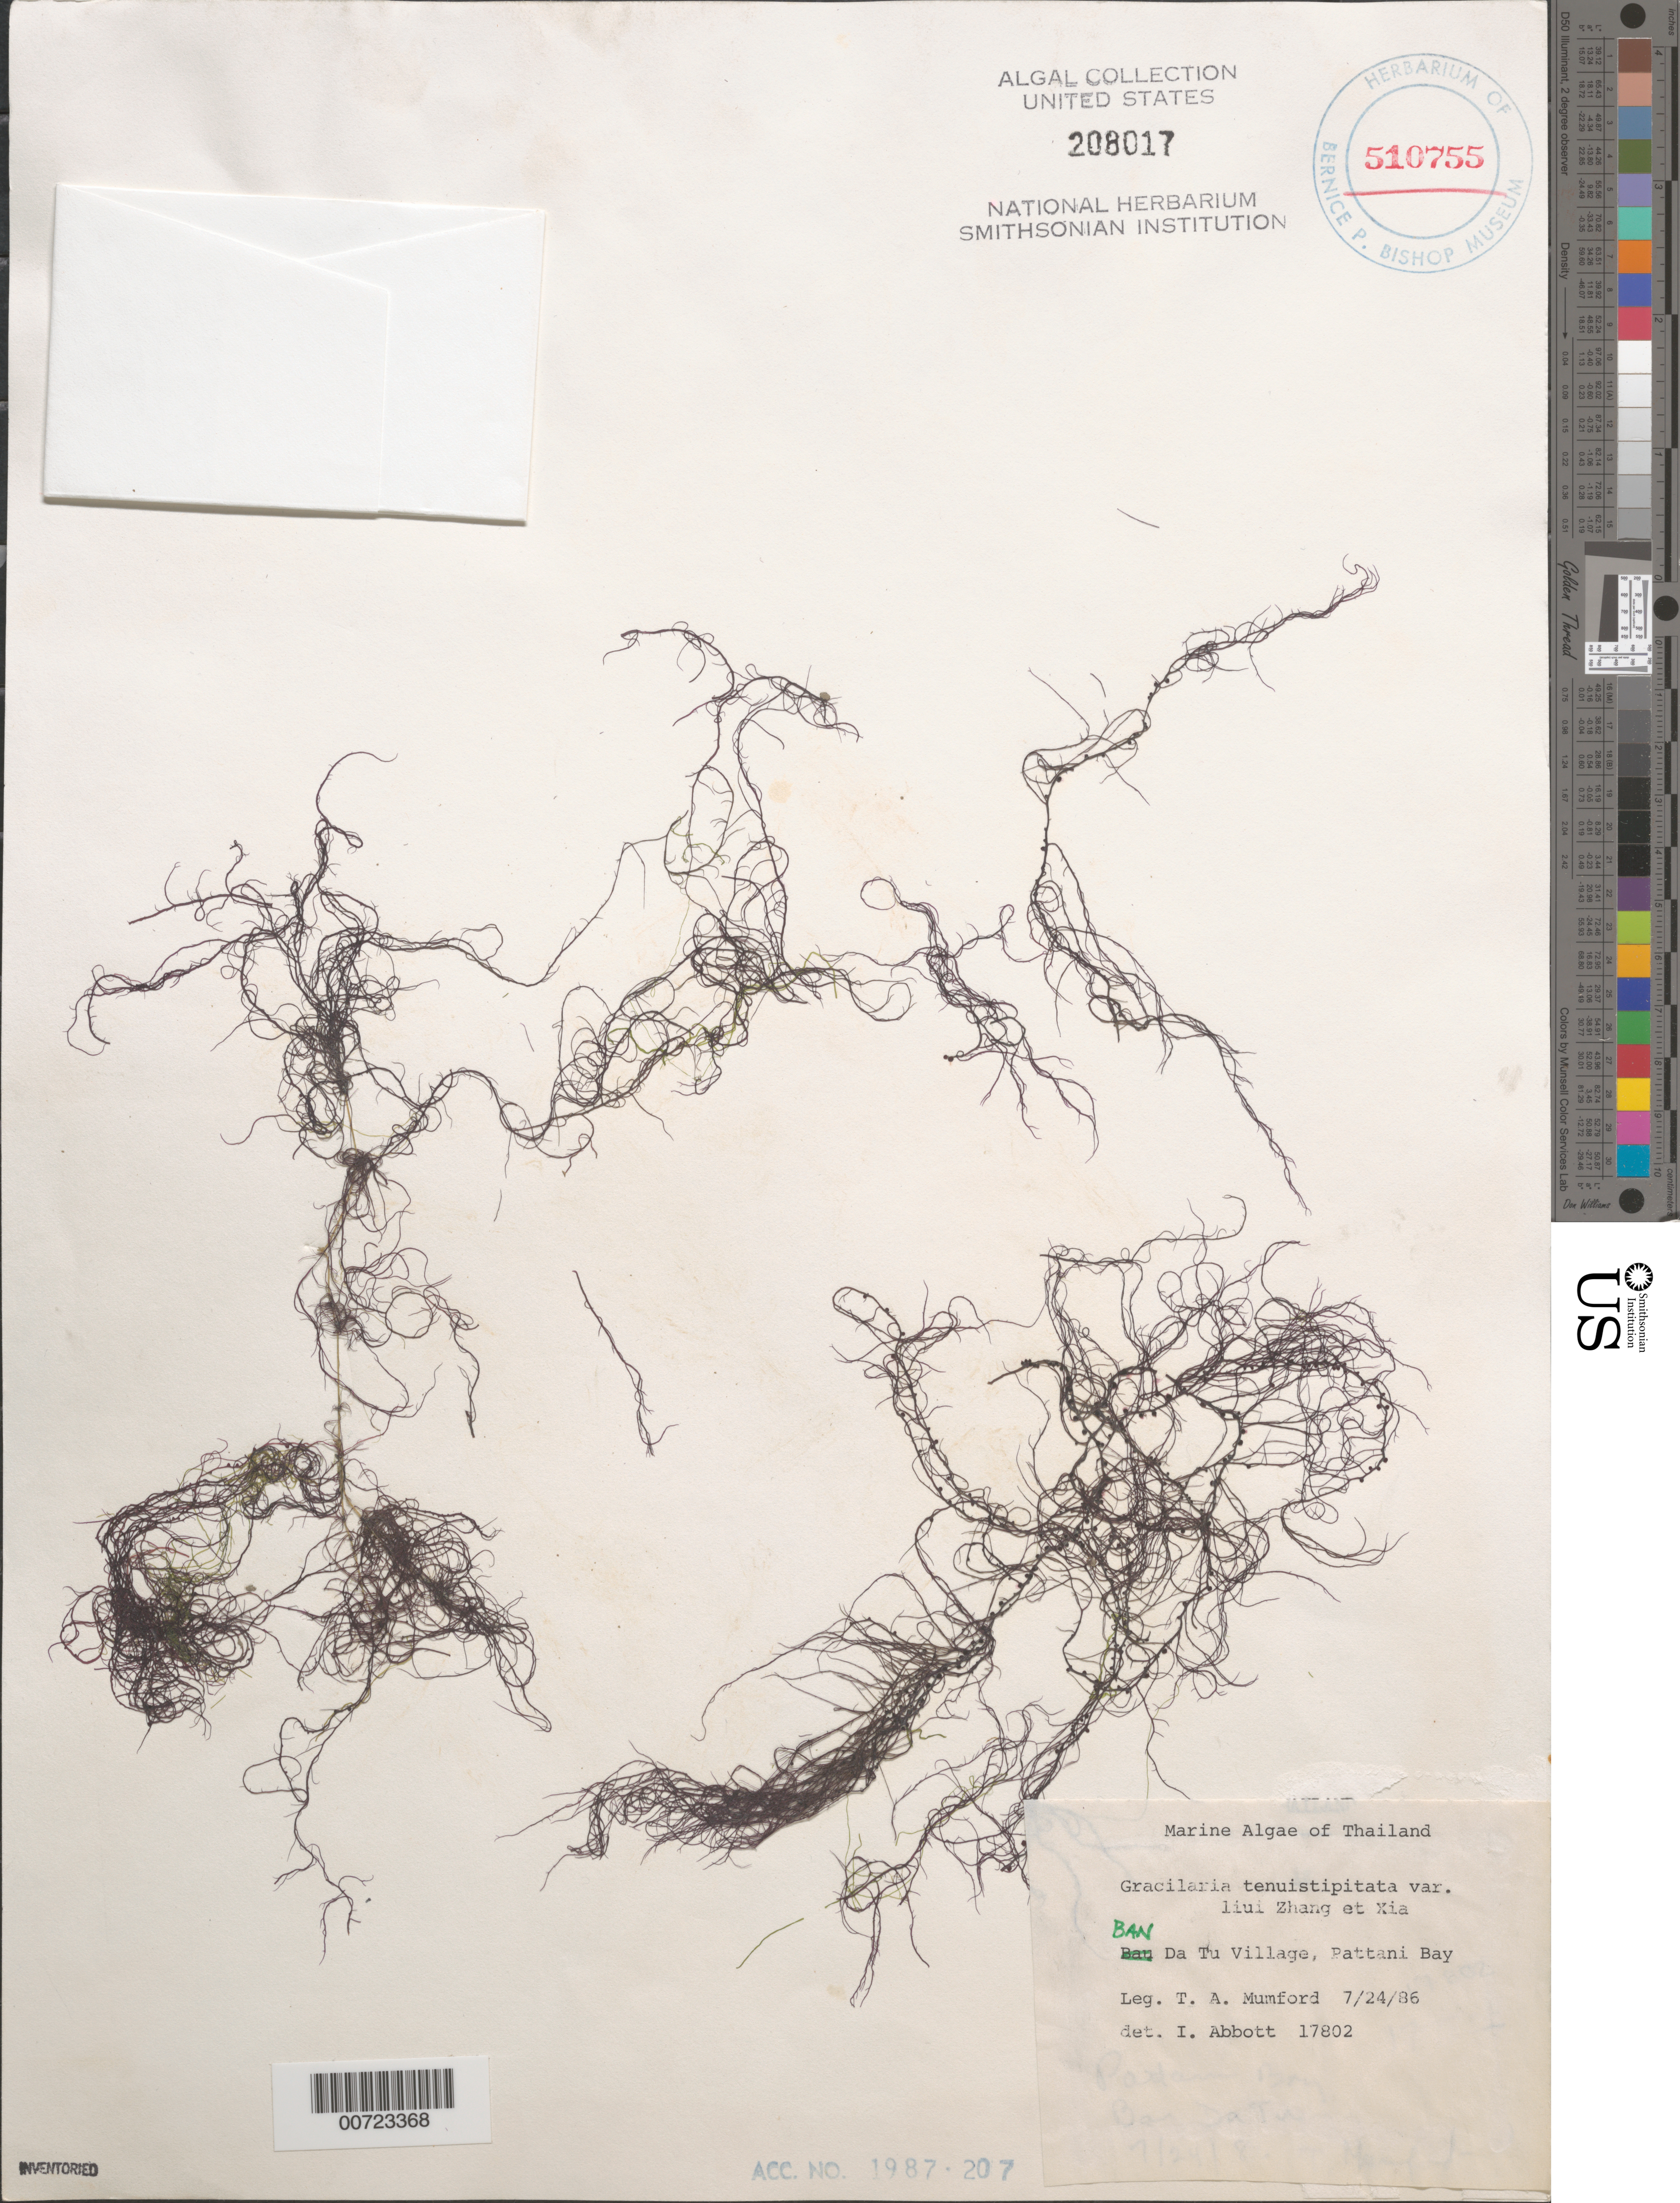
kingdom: Plantae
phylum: Rhodophyta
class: Florideophyceae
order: Gracilariales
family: Gracilariaceae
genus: Gracilaria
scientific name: Gracilaria tenuistipitata var. liui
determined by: Abbott, Isabella A.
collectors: T. Mumford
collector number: IAA 17802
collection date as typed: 24 Jul 1986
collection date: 1986-07-24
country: Thailand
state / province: Pattani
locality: Ban Da Tu Village, Pattani Bay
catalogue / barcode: US 208017